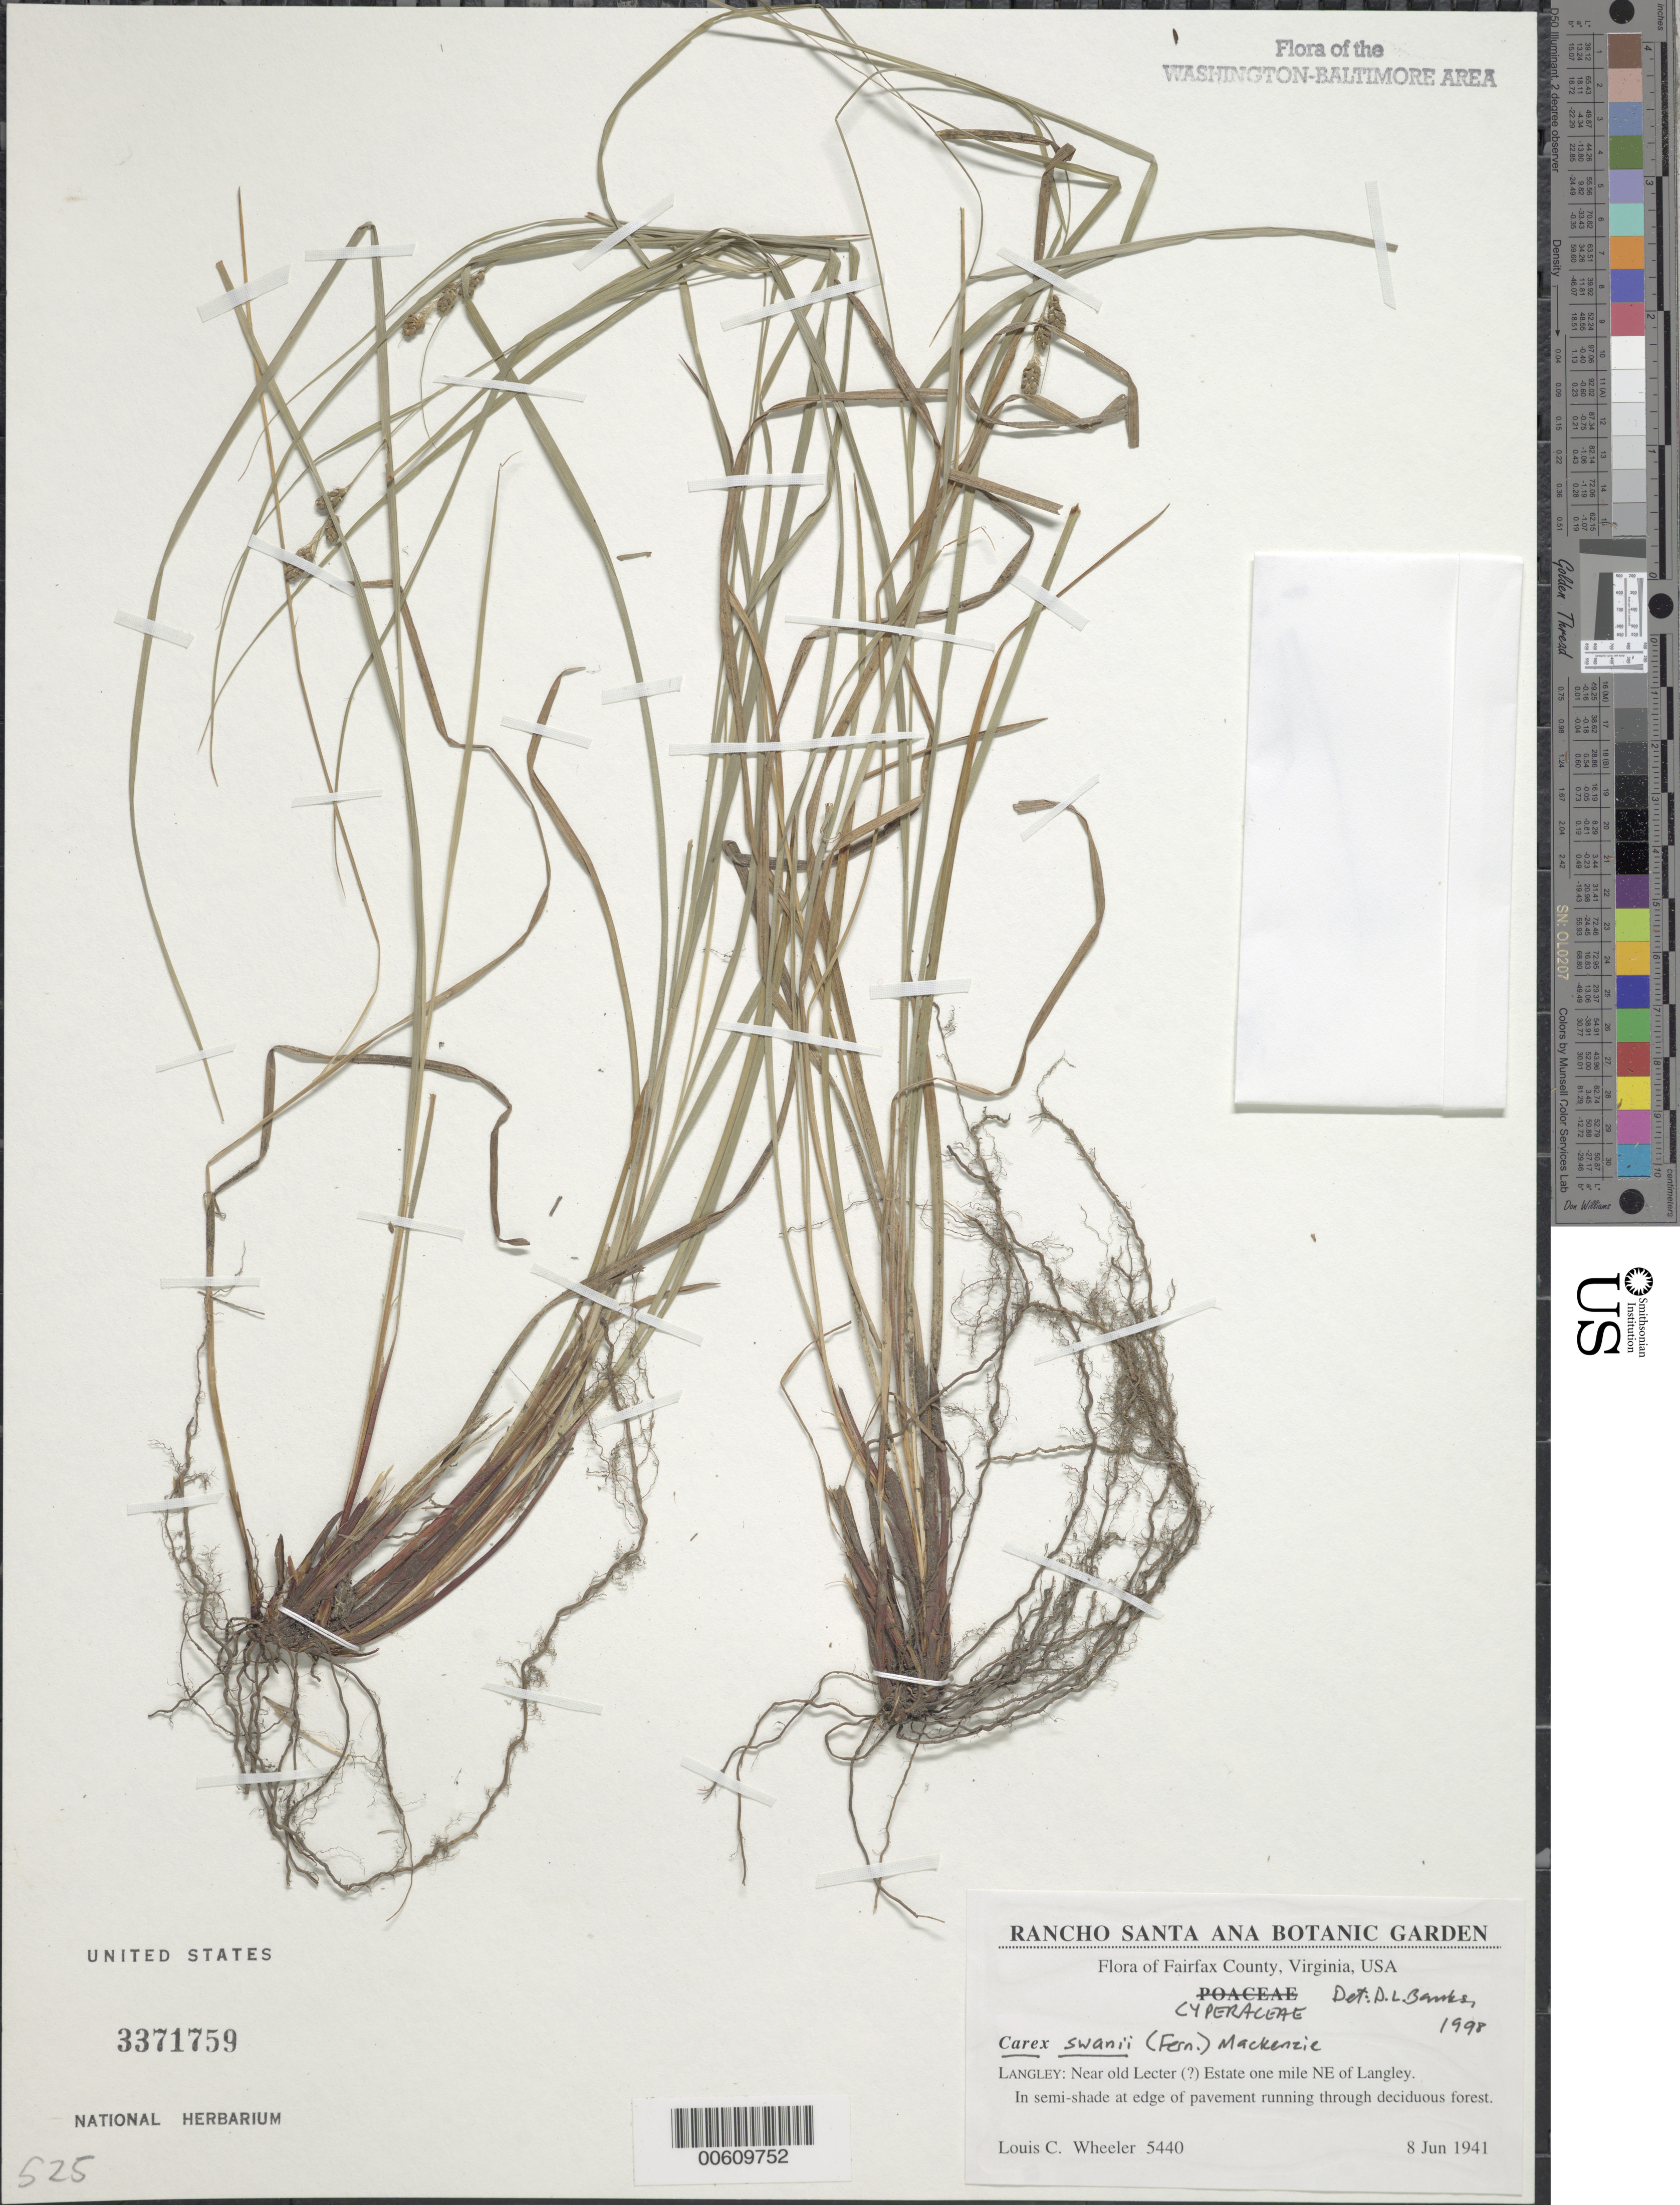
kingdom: Plantae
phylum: Tracheophyta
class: Liliopsida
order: Poales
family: Cyperaceae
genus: Carex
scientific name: Carex swanii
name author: (Fernald) Mack.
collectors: L. C. Wheeler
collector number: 5440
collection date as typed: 08 Jun 1941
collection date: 1941-06-08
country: United States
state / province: Virginia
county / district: Fairfax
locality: Langley, near Old Lecter Estate one mile NE of Langley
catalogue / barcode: US 3371759